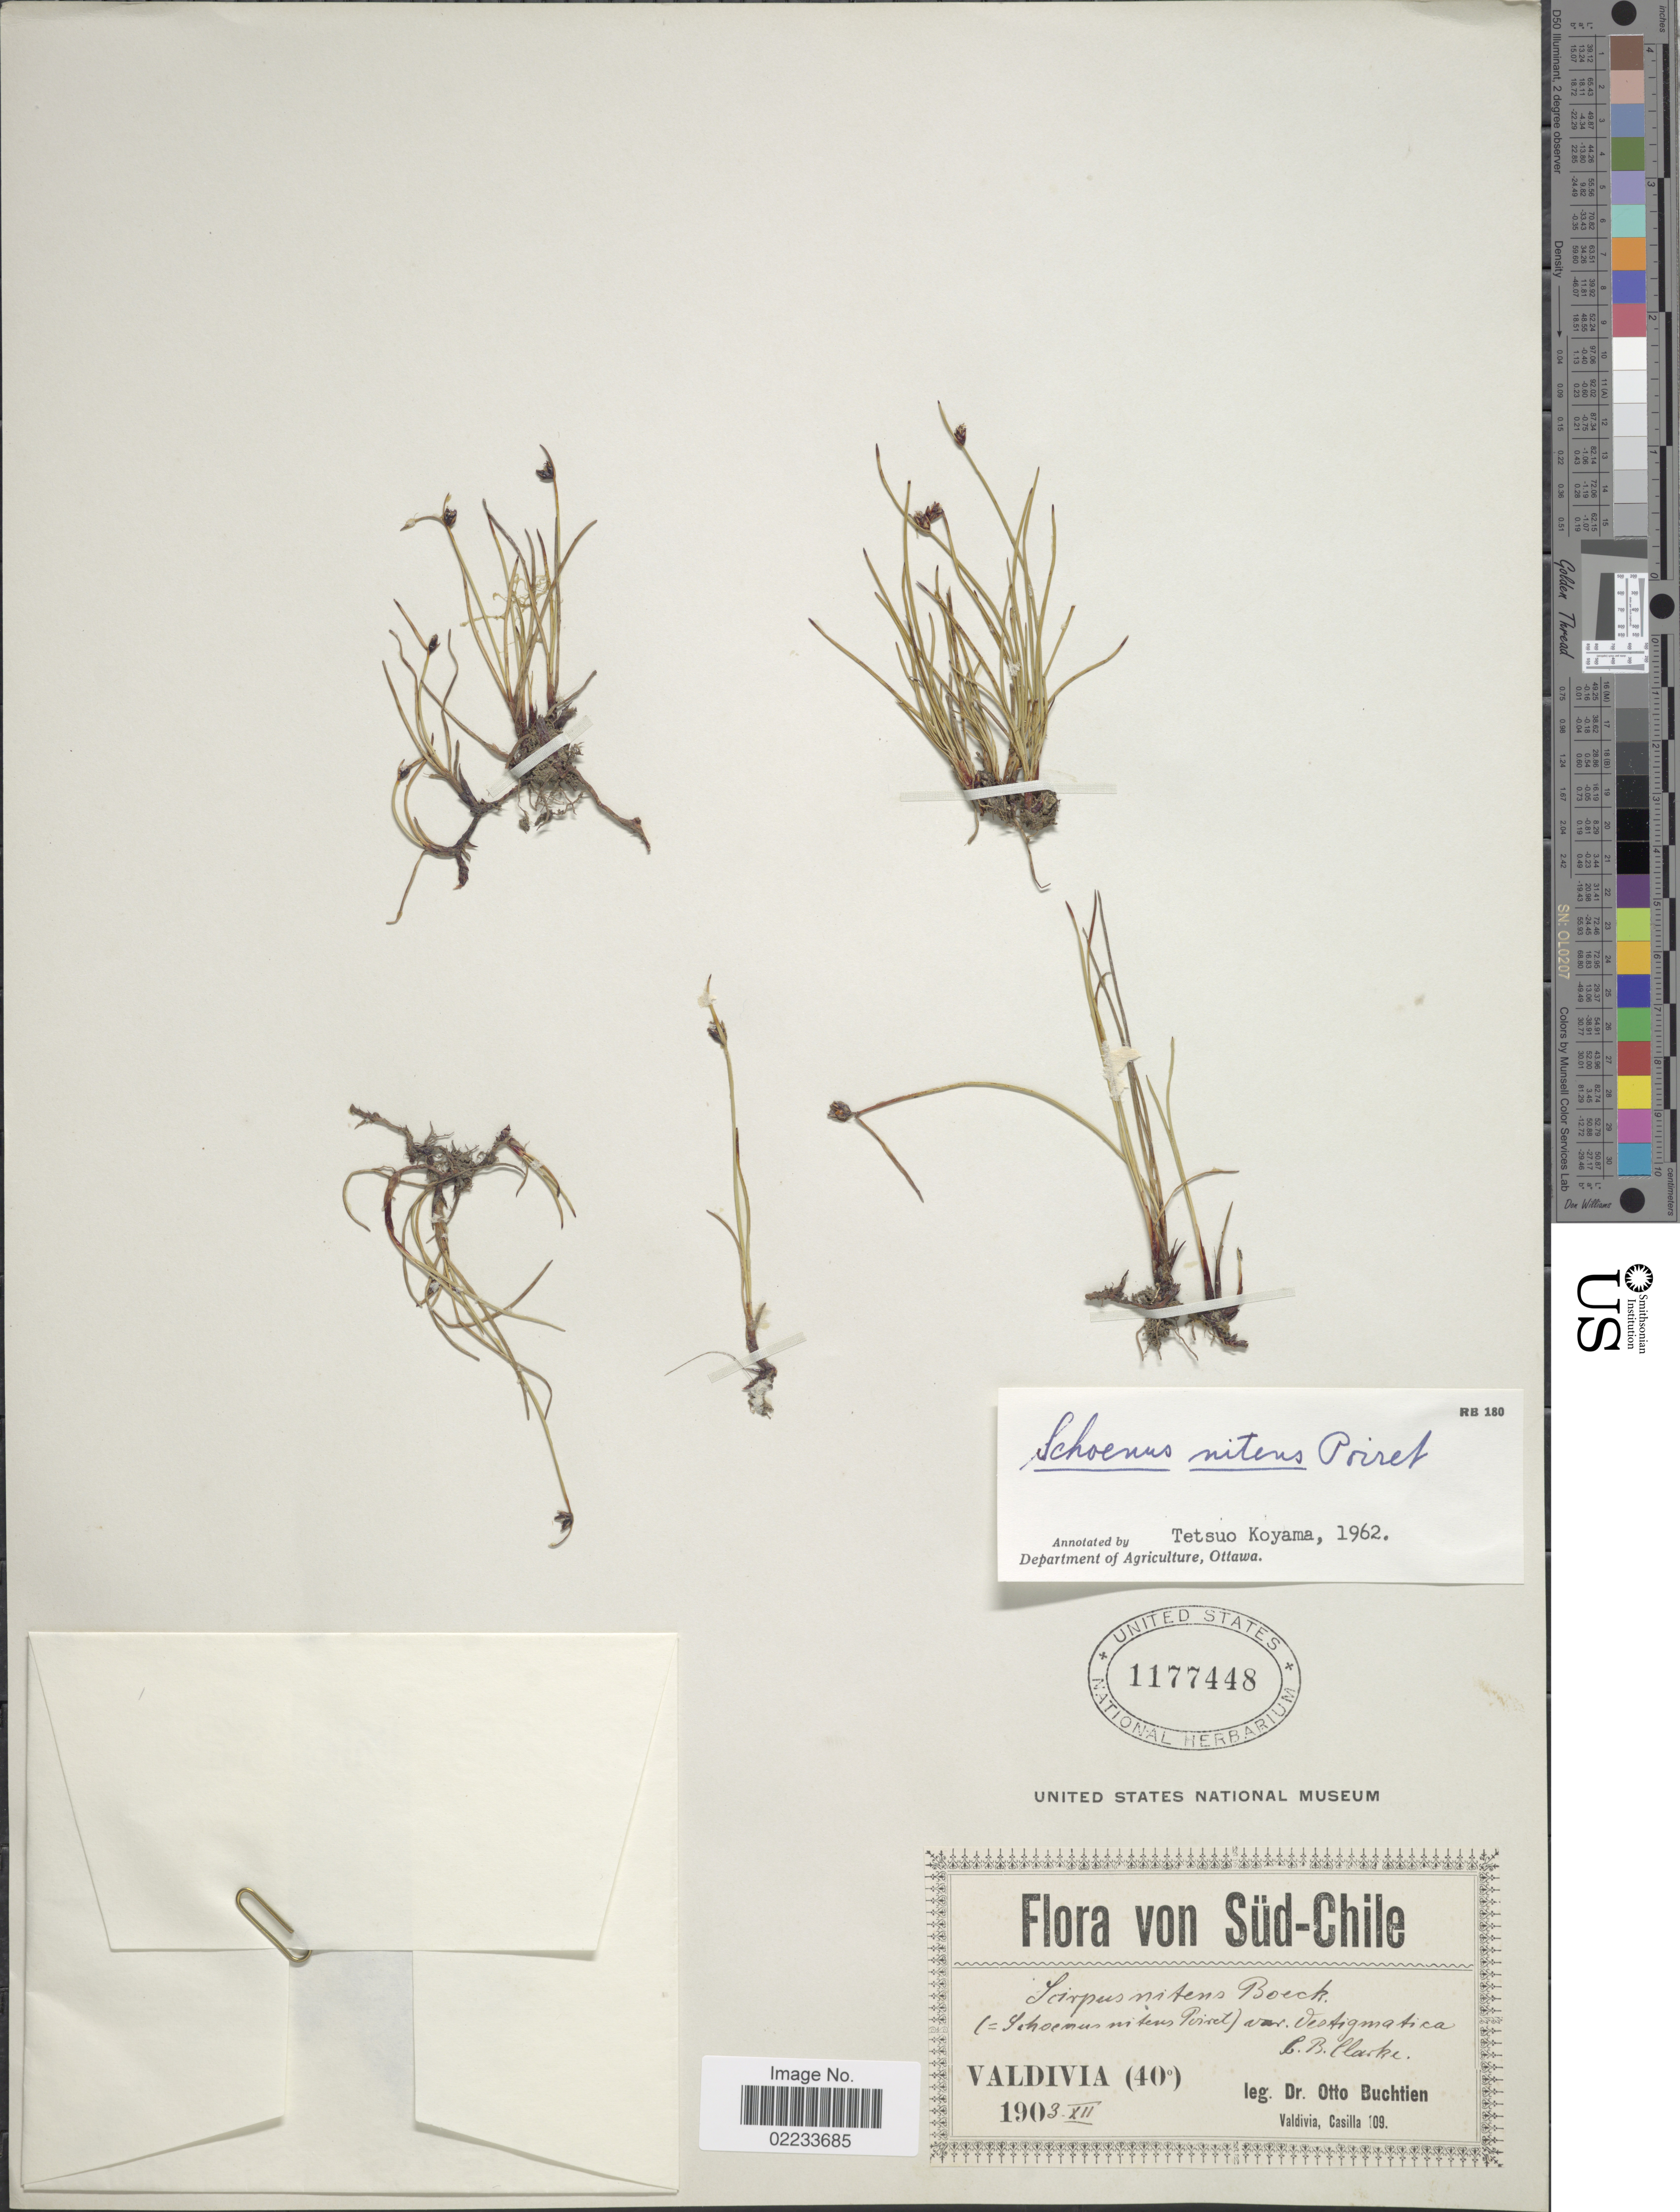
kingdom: Plantae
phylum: Tracheophyta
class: Liliopsida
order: Poales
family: Cyperaceae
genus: Schoenus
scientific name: Schoenus nitens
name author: (R. Br.) Roem. & Schult.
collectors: O. Buchtien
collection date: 1903-12-03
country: Chile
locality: Süd-Chile, Valdivia (40°)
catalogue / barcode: US 1177448